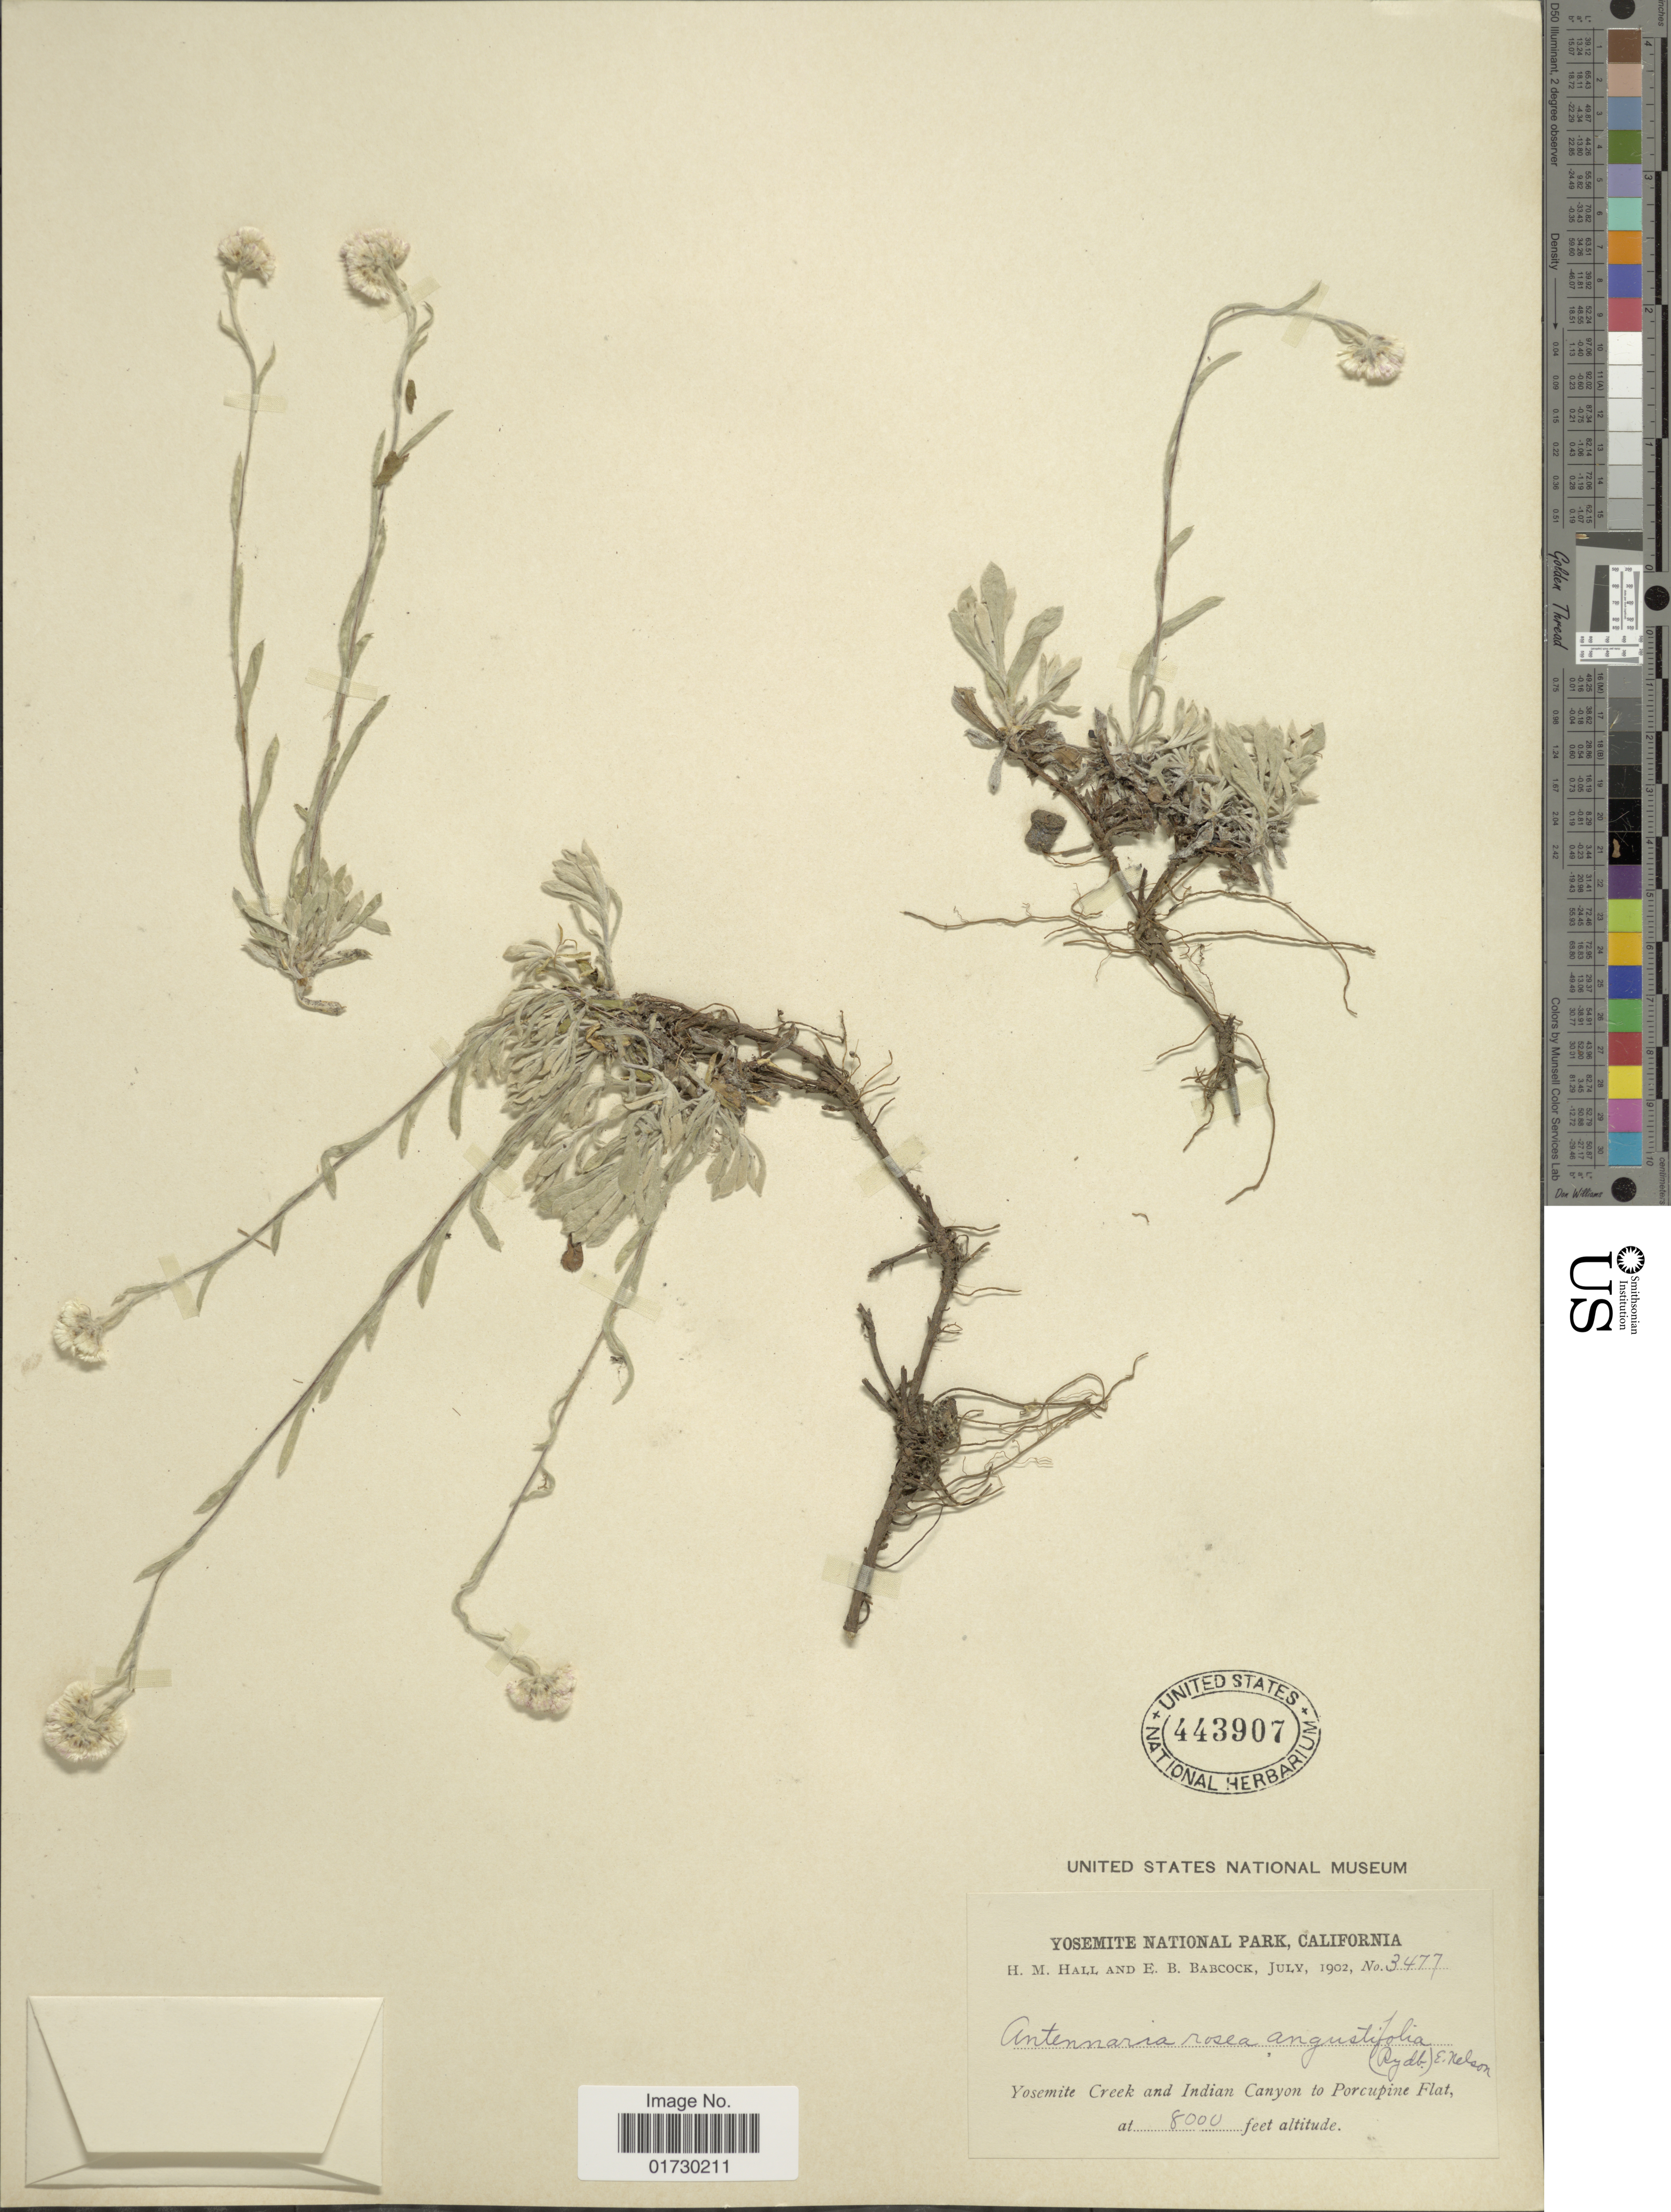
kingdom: Plantae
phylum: Tracheophyta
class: Magnoliopsida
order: Asterales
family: Asteraceae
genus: Antennaria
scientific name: Antennaria angustifolia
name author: Rydb.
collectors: H. M. Hall & E. B. Babcock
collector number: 3477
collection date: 1902-07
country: United States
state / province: California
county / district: Mariposa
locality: Yosemite National Park, Yosemite Creek and Indian Canyon to Porcupine Flat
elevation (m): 2438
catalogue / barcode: US 443907